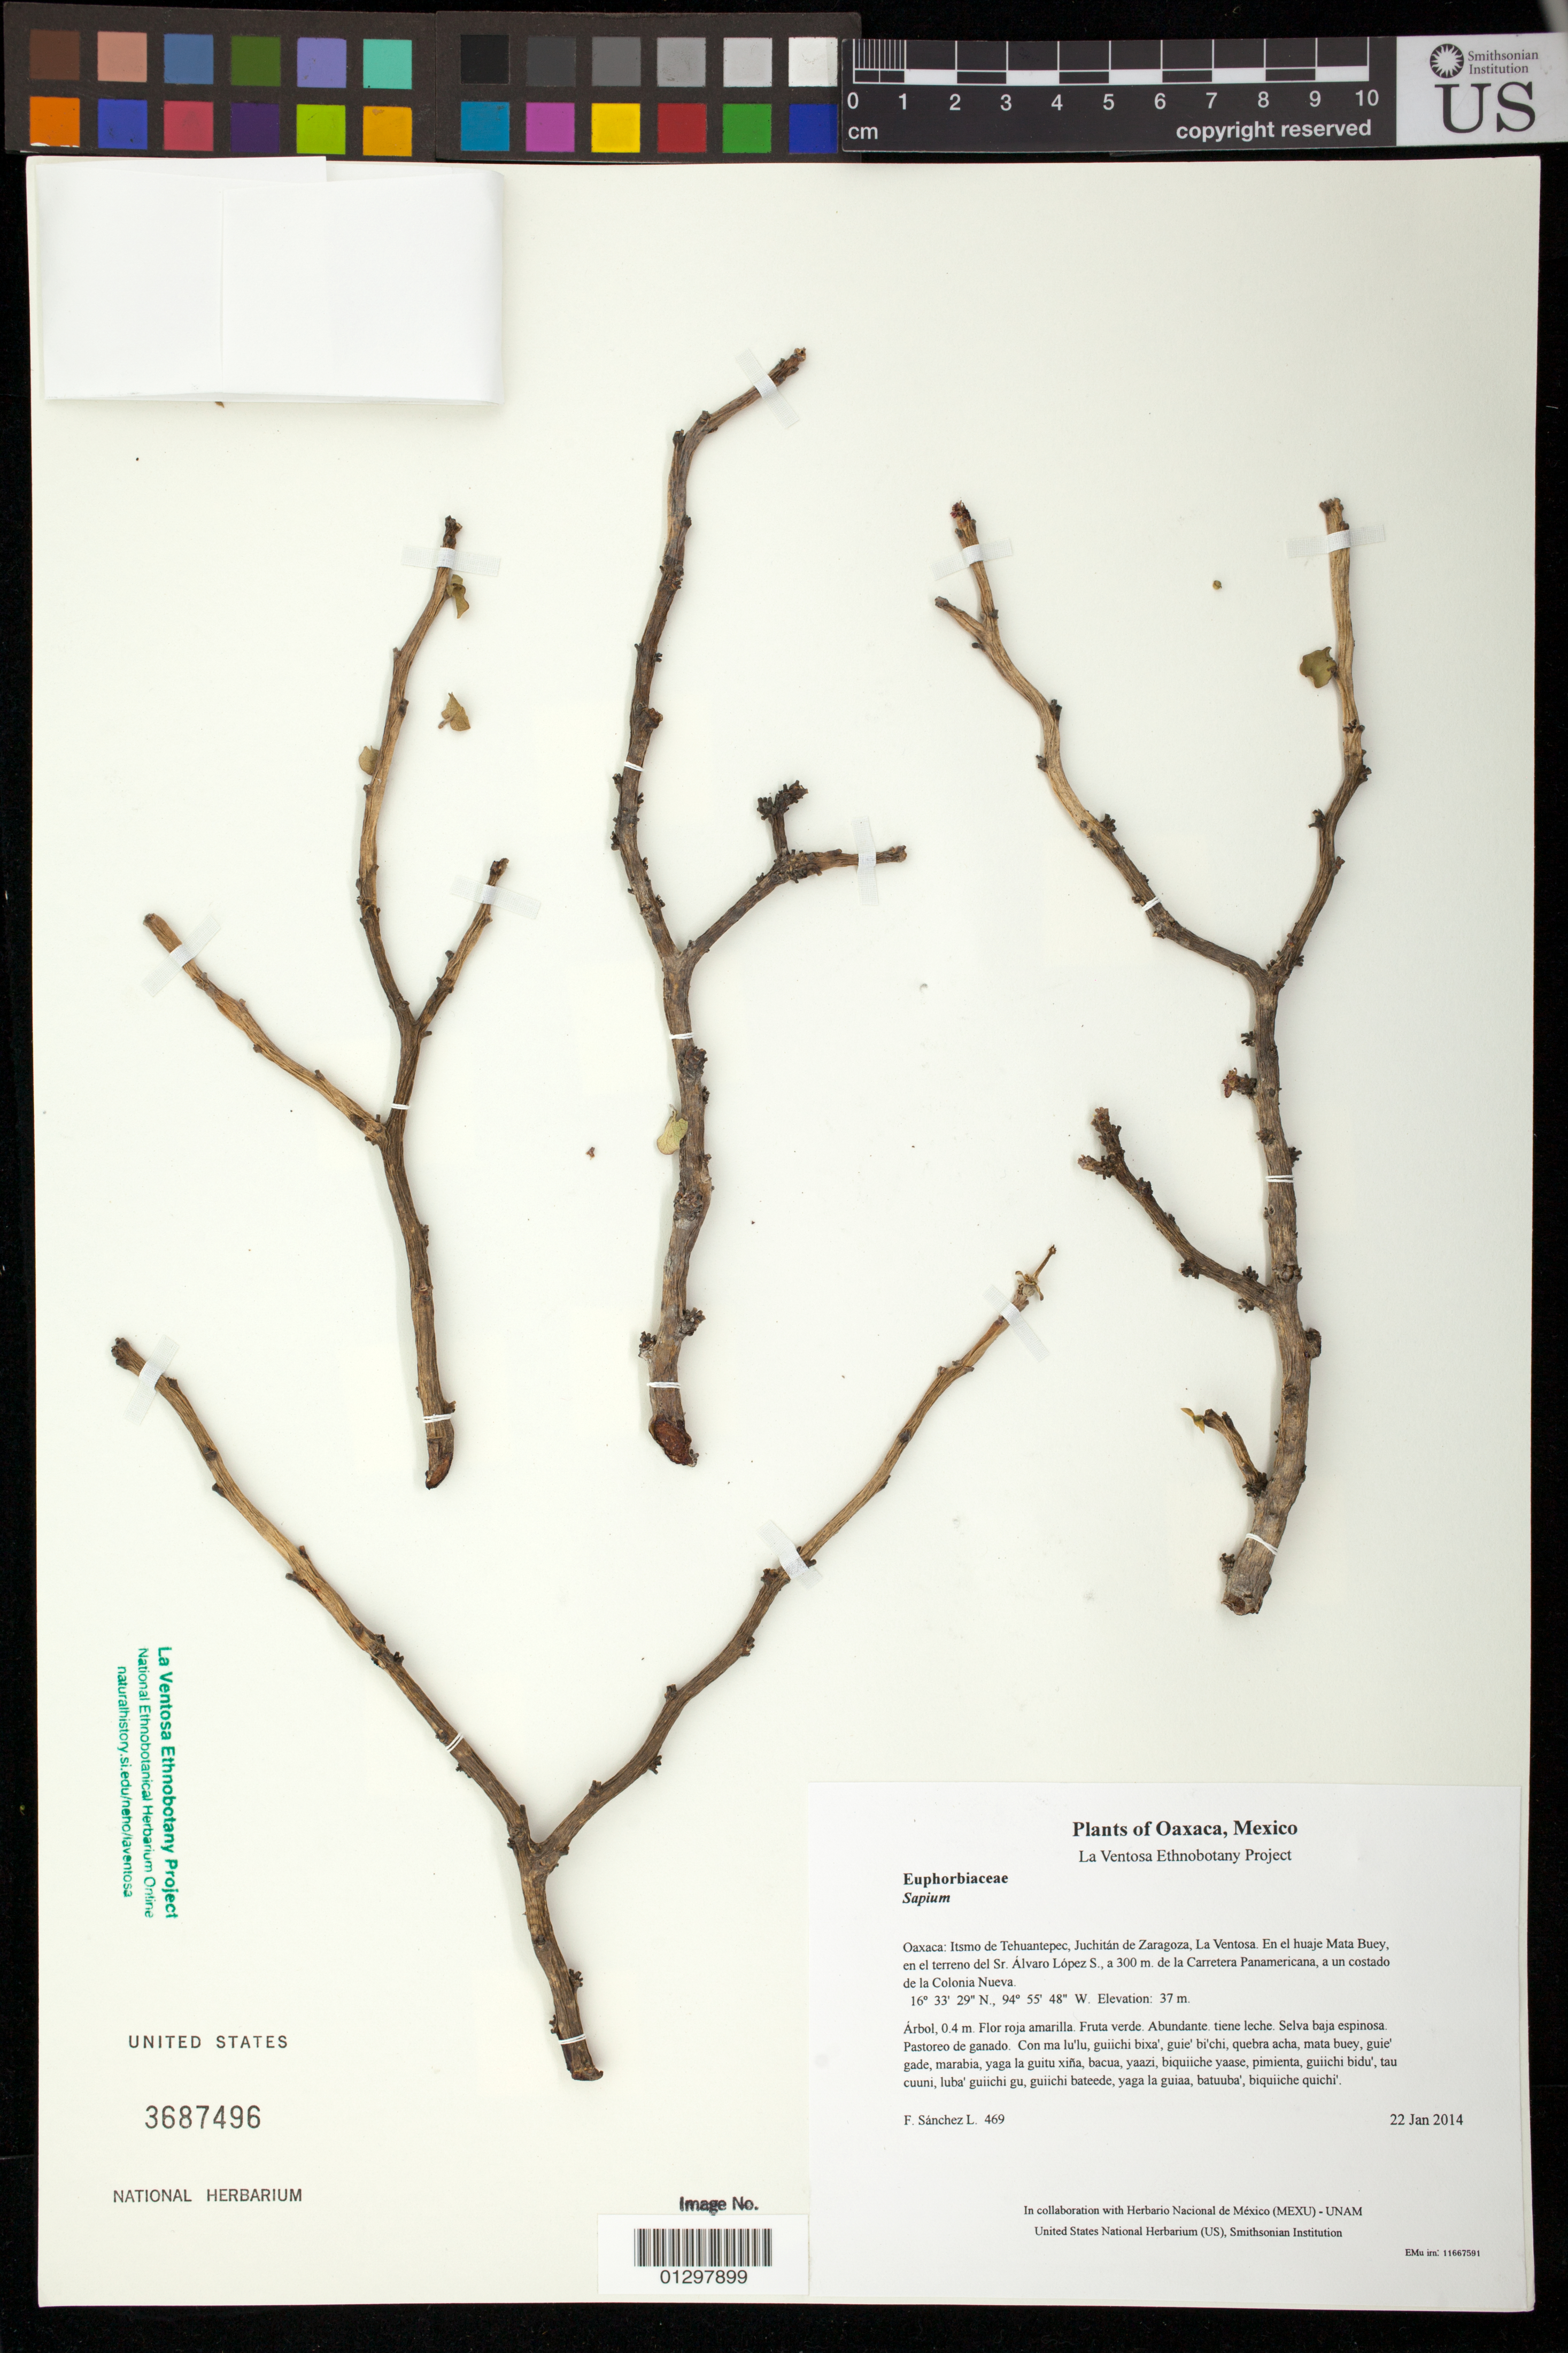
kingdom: Plantae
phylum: Tracheophyta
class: Magnoliopsida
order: Malpighiales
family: Euphorbiaceae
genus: Jatropha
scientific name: Jatropha conzattii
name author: J. Jiménez Ram.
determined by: Martínez Gordillo, M.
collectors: F. Sánchez L.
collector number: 469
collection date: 2014-01-22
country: Mexico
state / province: Oaxaca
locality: Itsmo de Tehuantepec, Juchitán de Zaragoza, La Ventosa. En el huaje Mata Buey, en el terreno del Sr. Álvaro López S., a 300 m. de la Carretera Panamericana, a un costado de la Colonia Nueva.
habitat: Selva baja espinosa. Pastoreo de ganado.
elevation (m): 37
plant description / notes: JEBOT, MEXU, SERO, US; Yaga xada. 0.4 m. Guie' naxiña' naguchi. Cuaananaxhi naga'. Stale.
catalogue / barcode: US 3687496